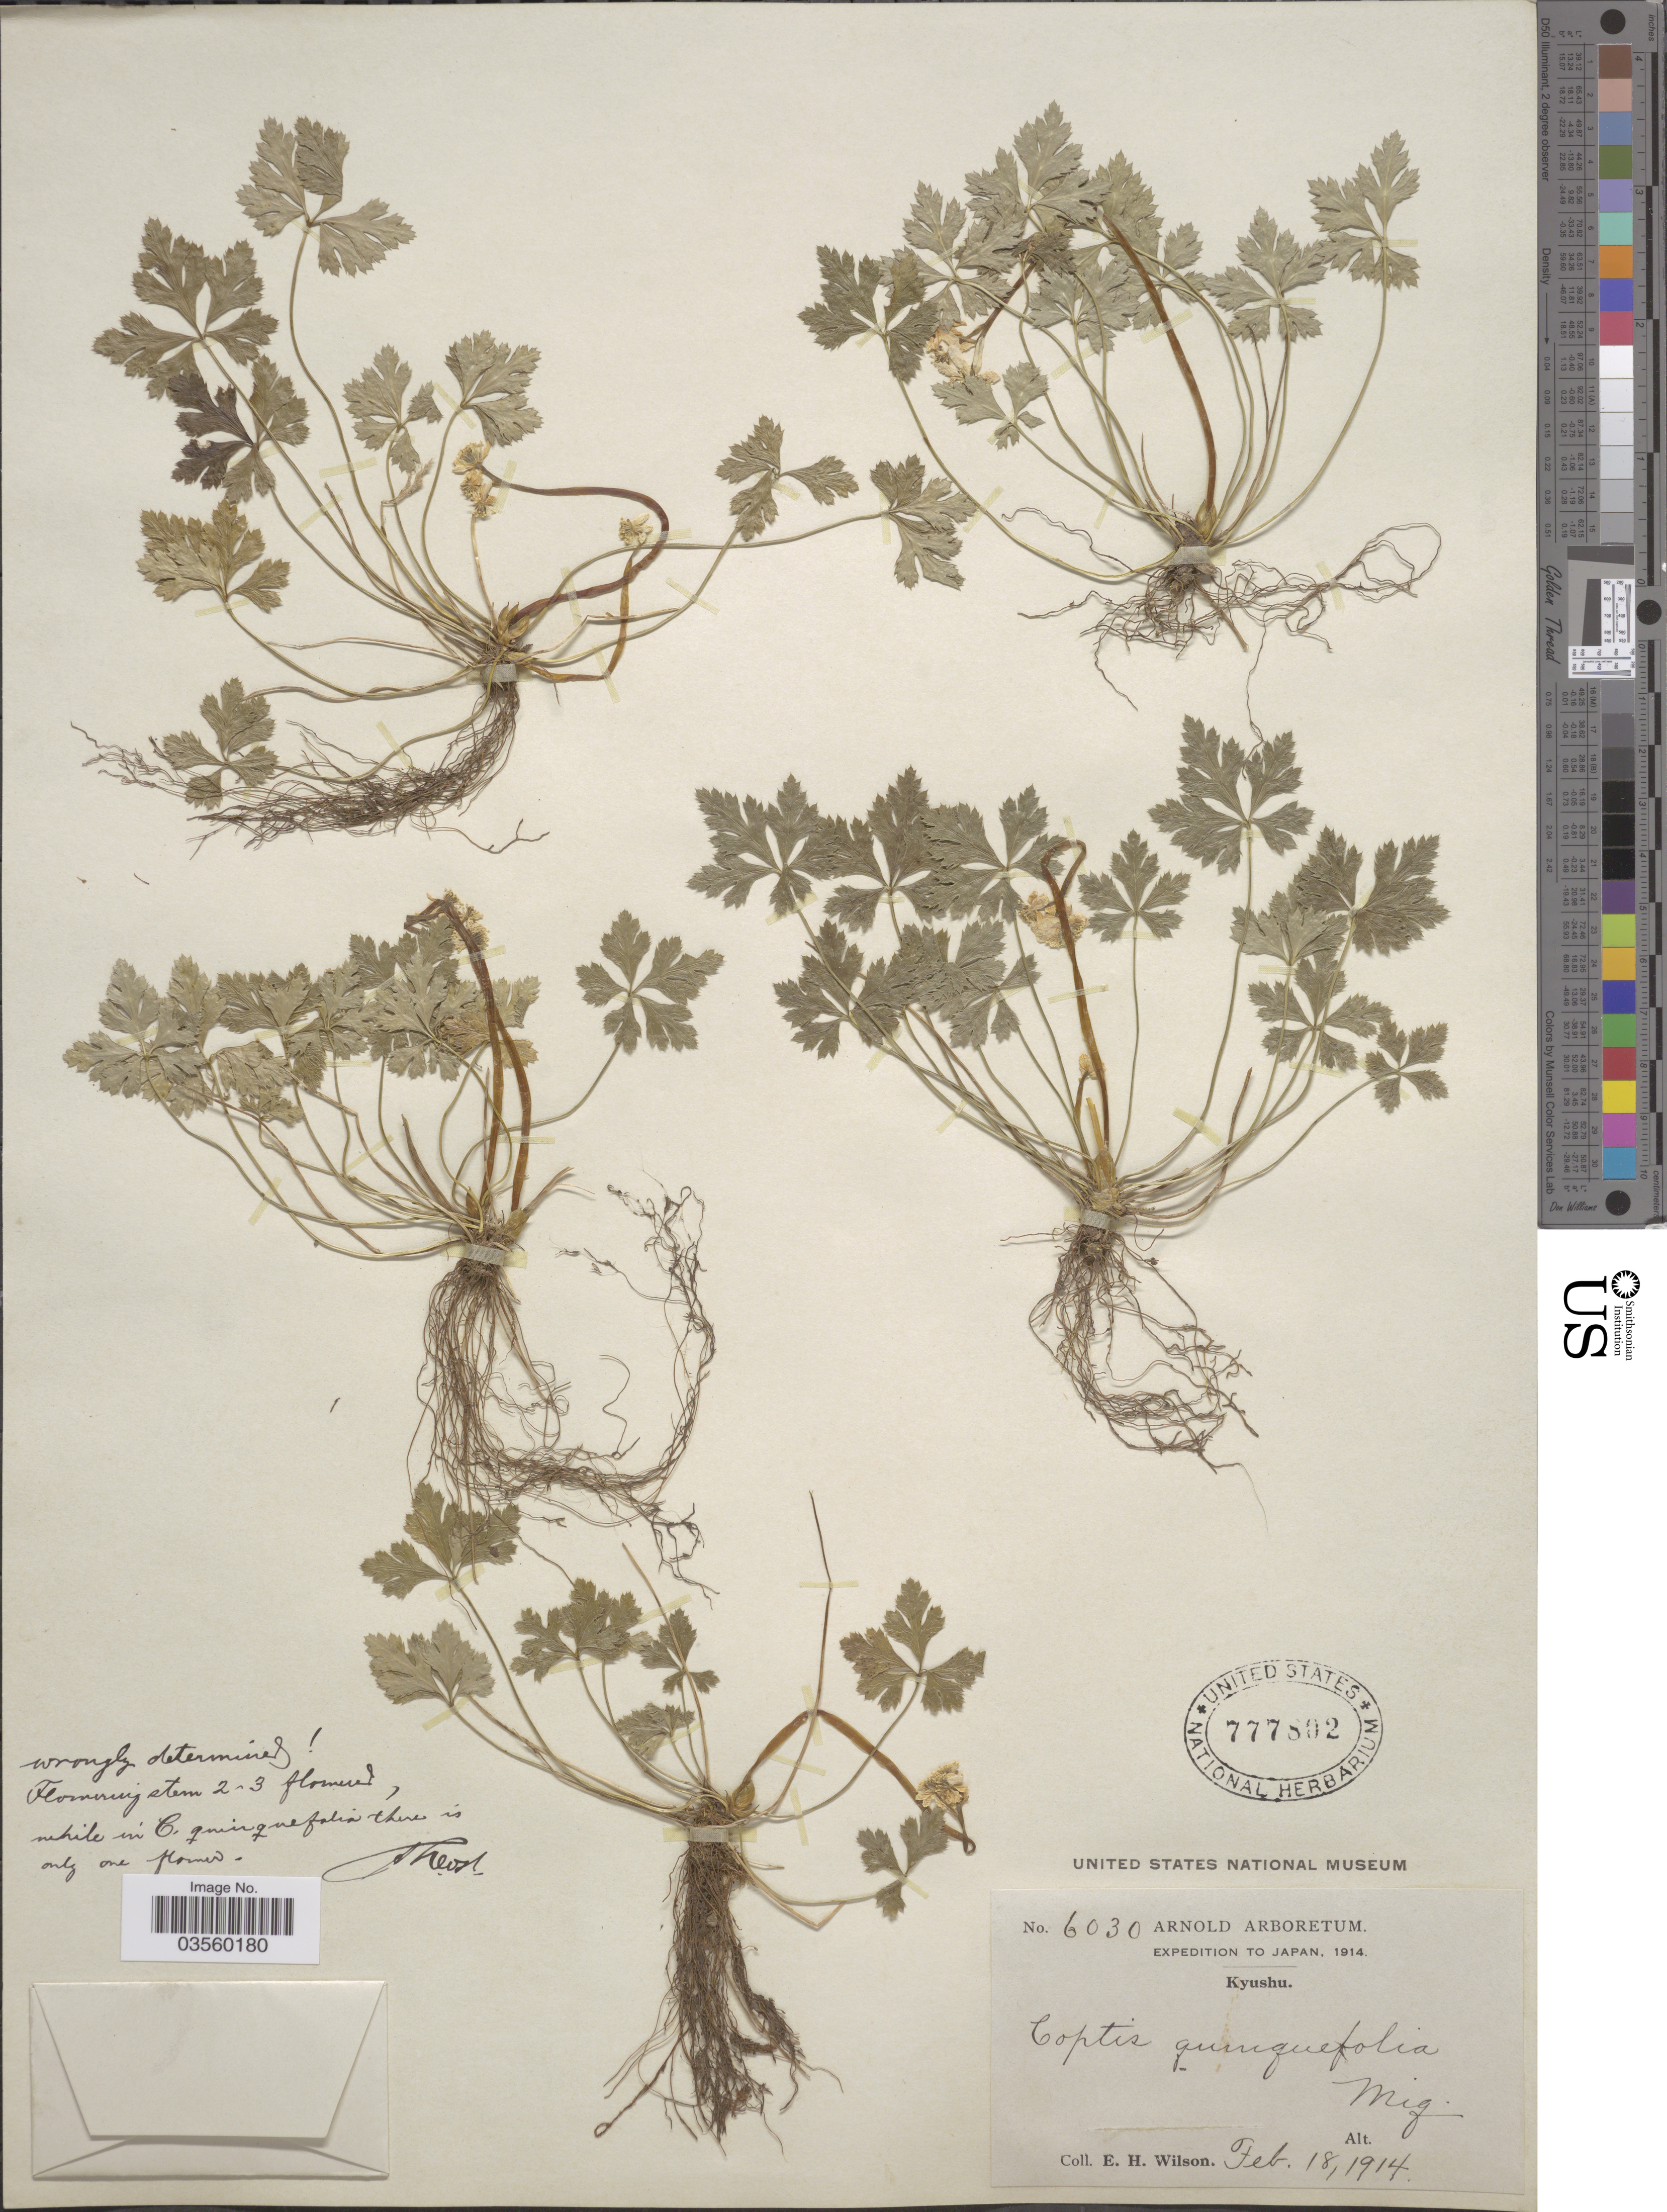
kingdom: Plantae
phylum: Tracheophyta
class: Magnoliopsida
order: Ranunculales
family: Ranunculaceae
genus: Coptis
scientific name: Coptis quinquefolia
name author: Miq.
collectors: E. Wilson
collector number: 6030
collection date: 1914-02-18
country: Japan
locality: Kyushu.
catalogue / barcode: US 777802